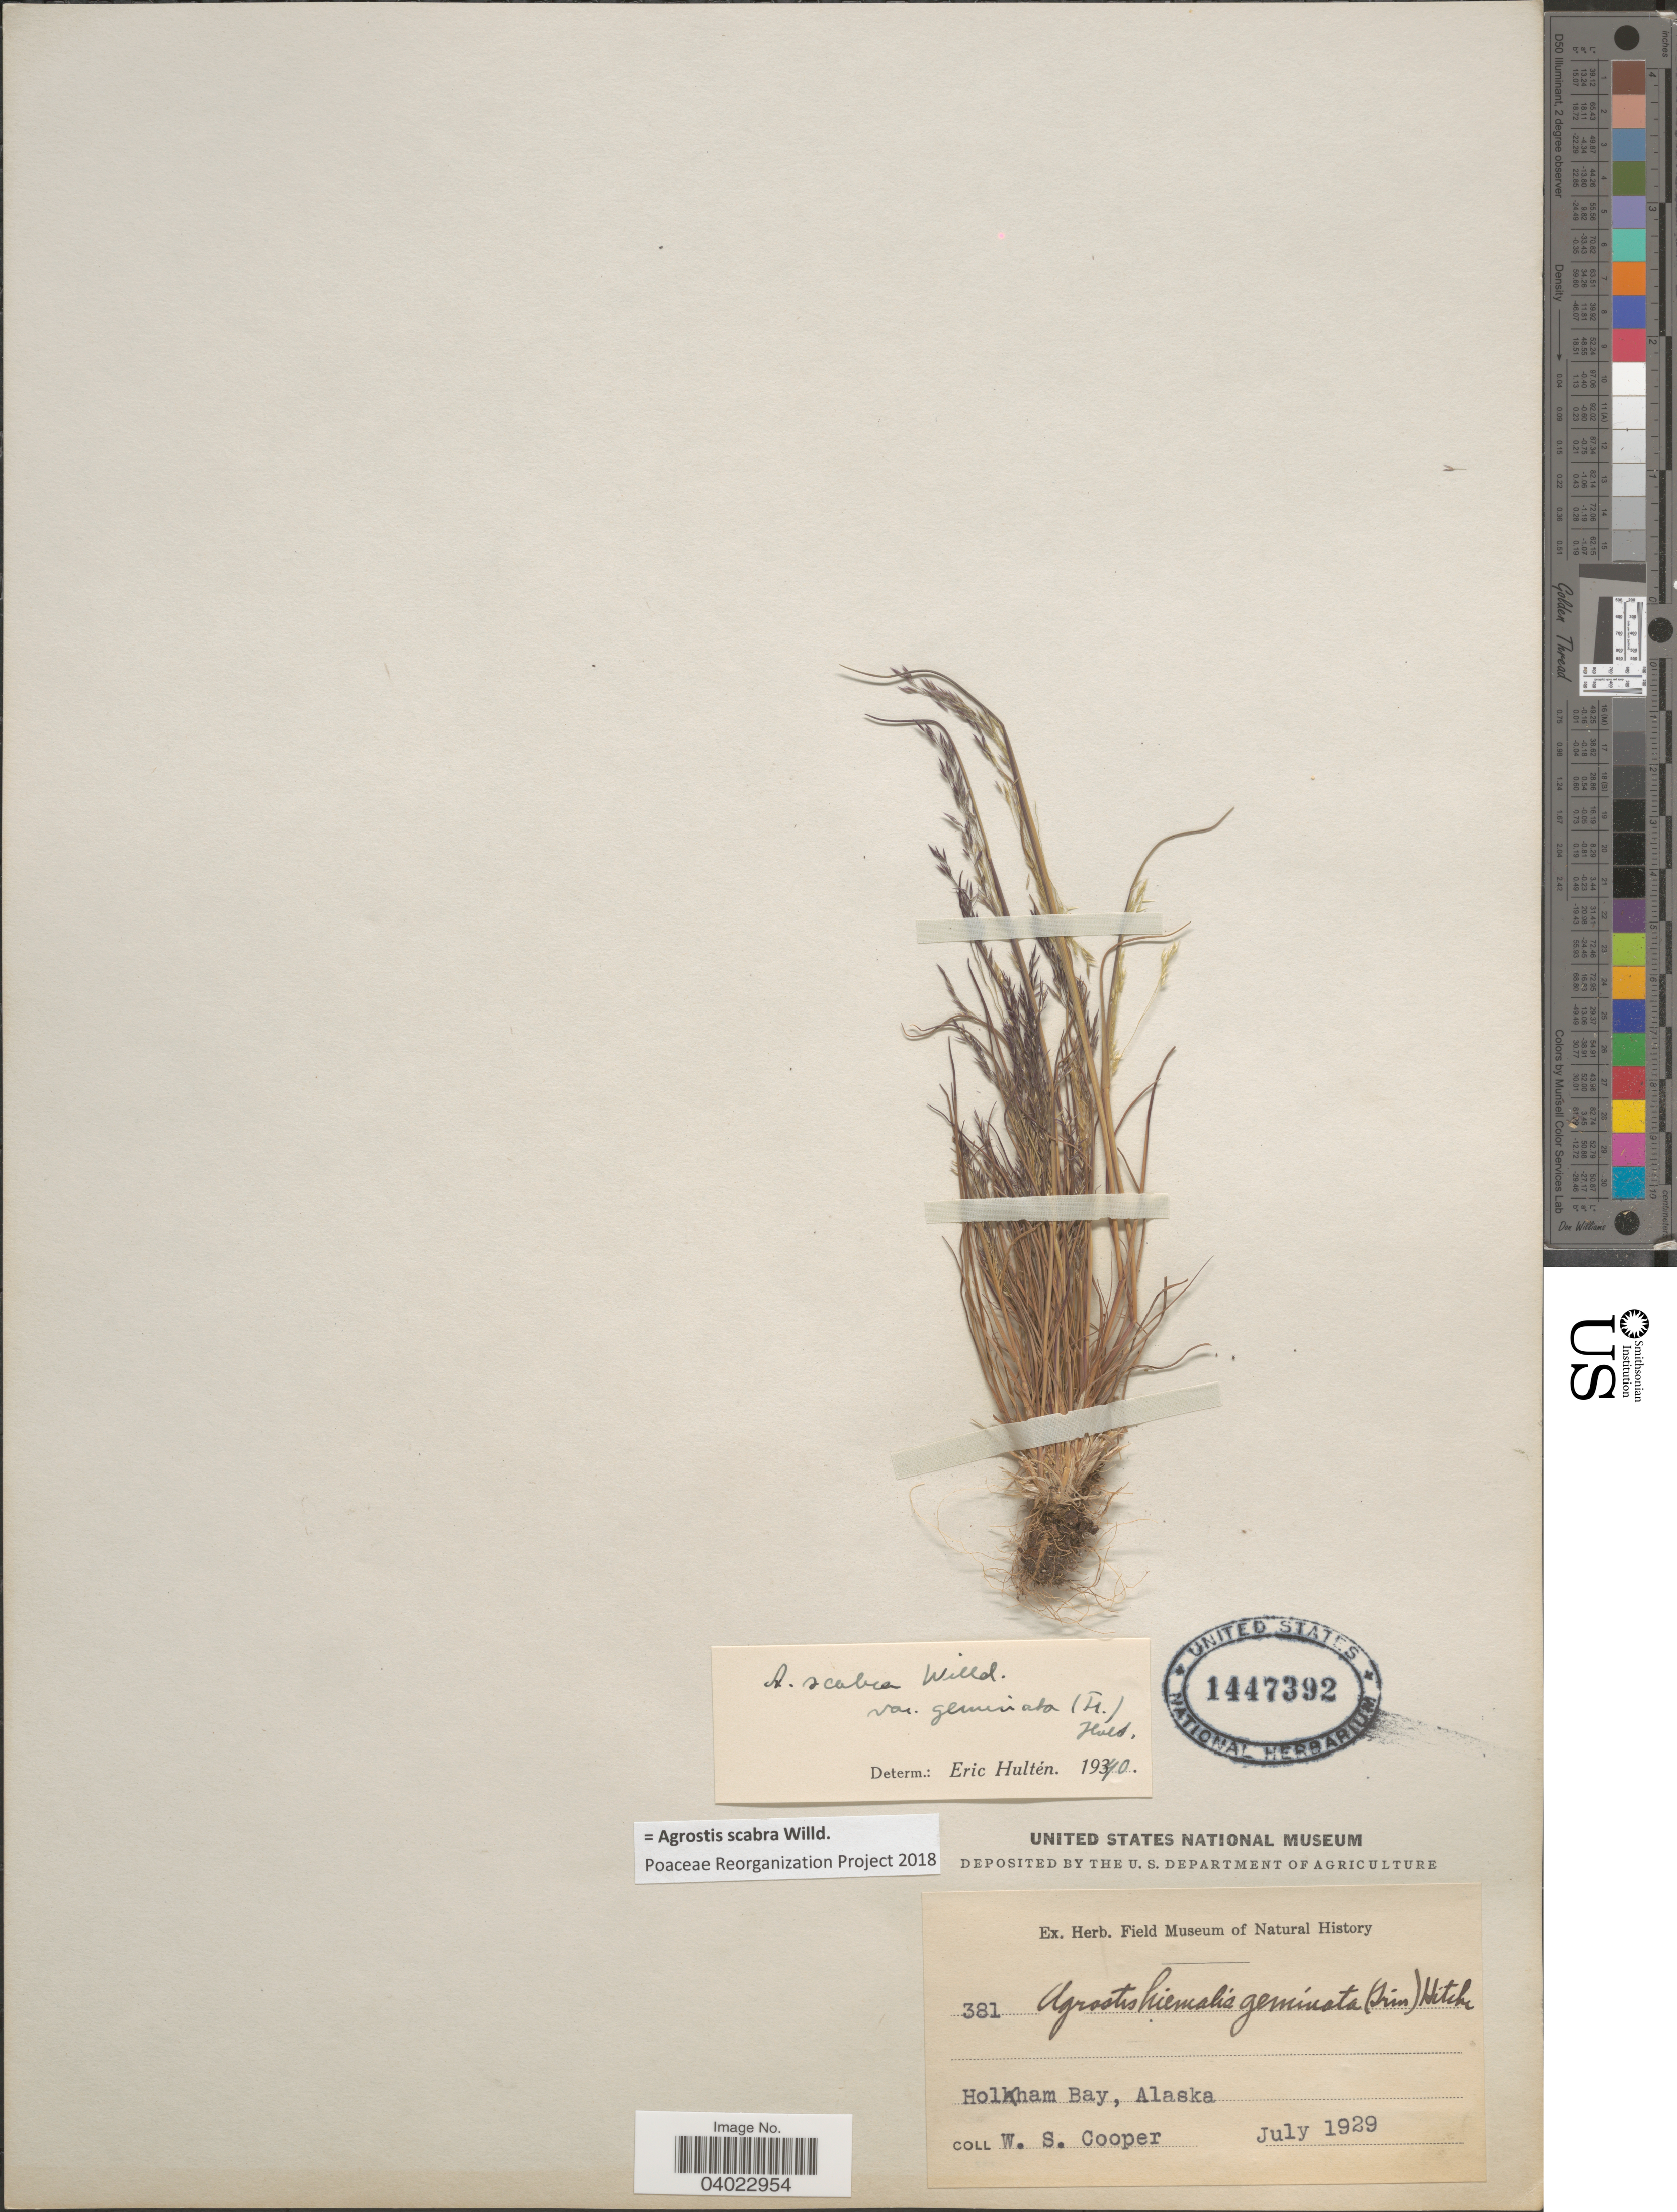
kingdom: Plantae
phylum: Tracheophyta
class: Liliopsida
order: Poales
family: Poaceae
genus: Agrostis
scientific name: Agrostis scabra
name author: Willd.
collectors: W. Cooper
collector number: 381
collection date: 1929-07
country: United States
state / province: Alaska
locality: Holkham Bay.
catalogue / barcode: US 1447392